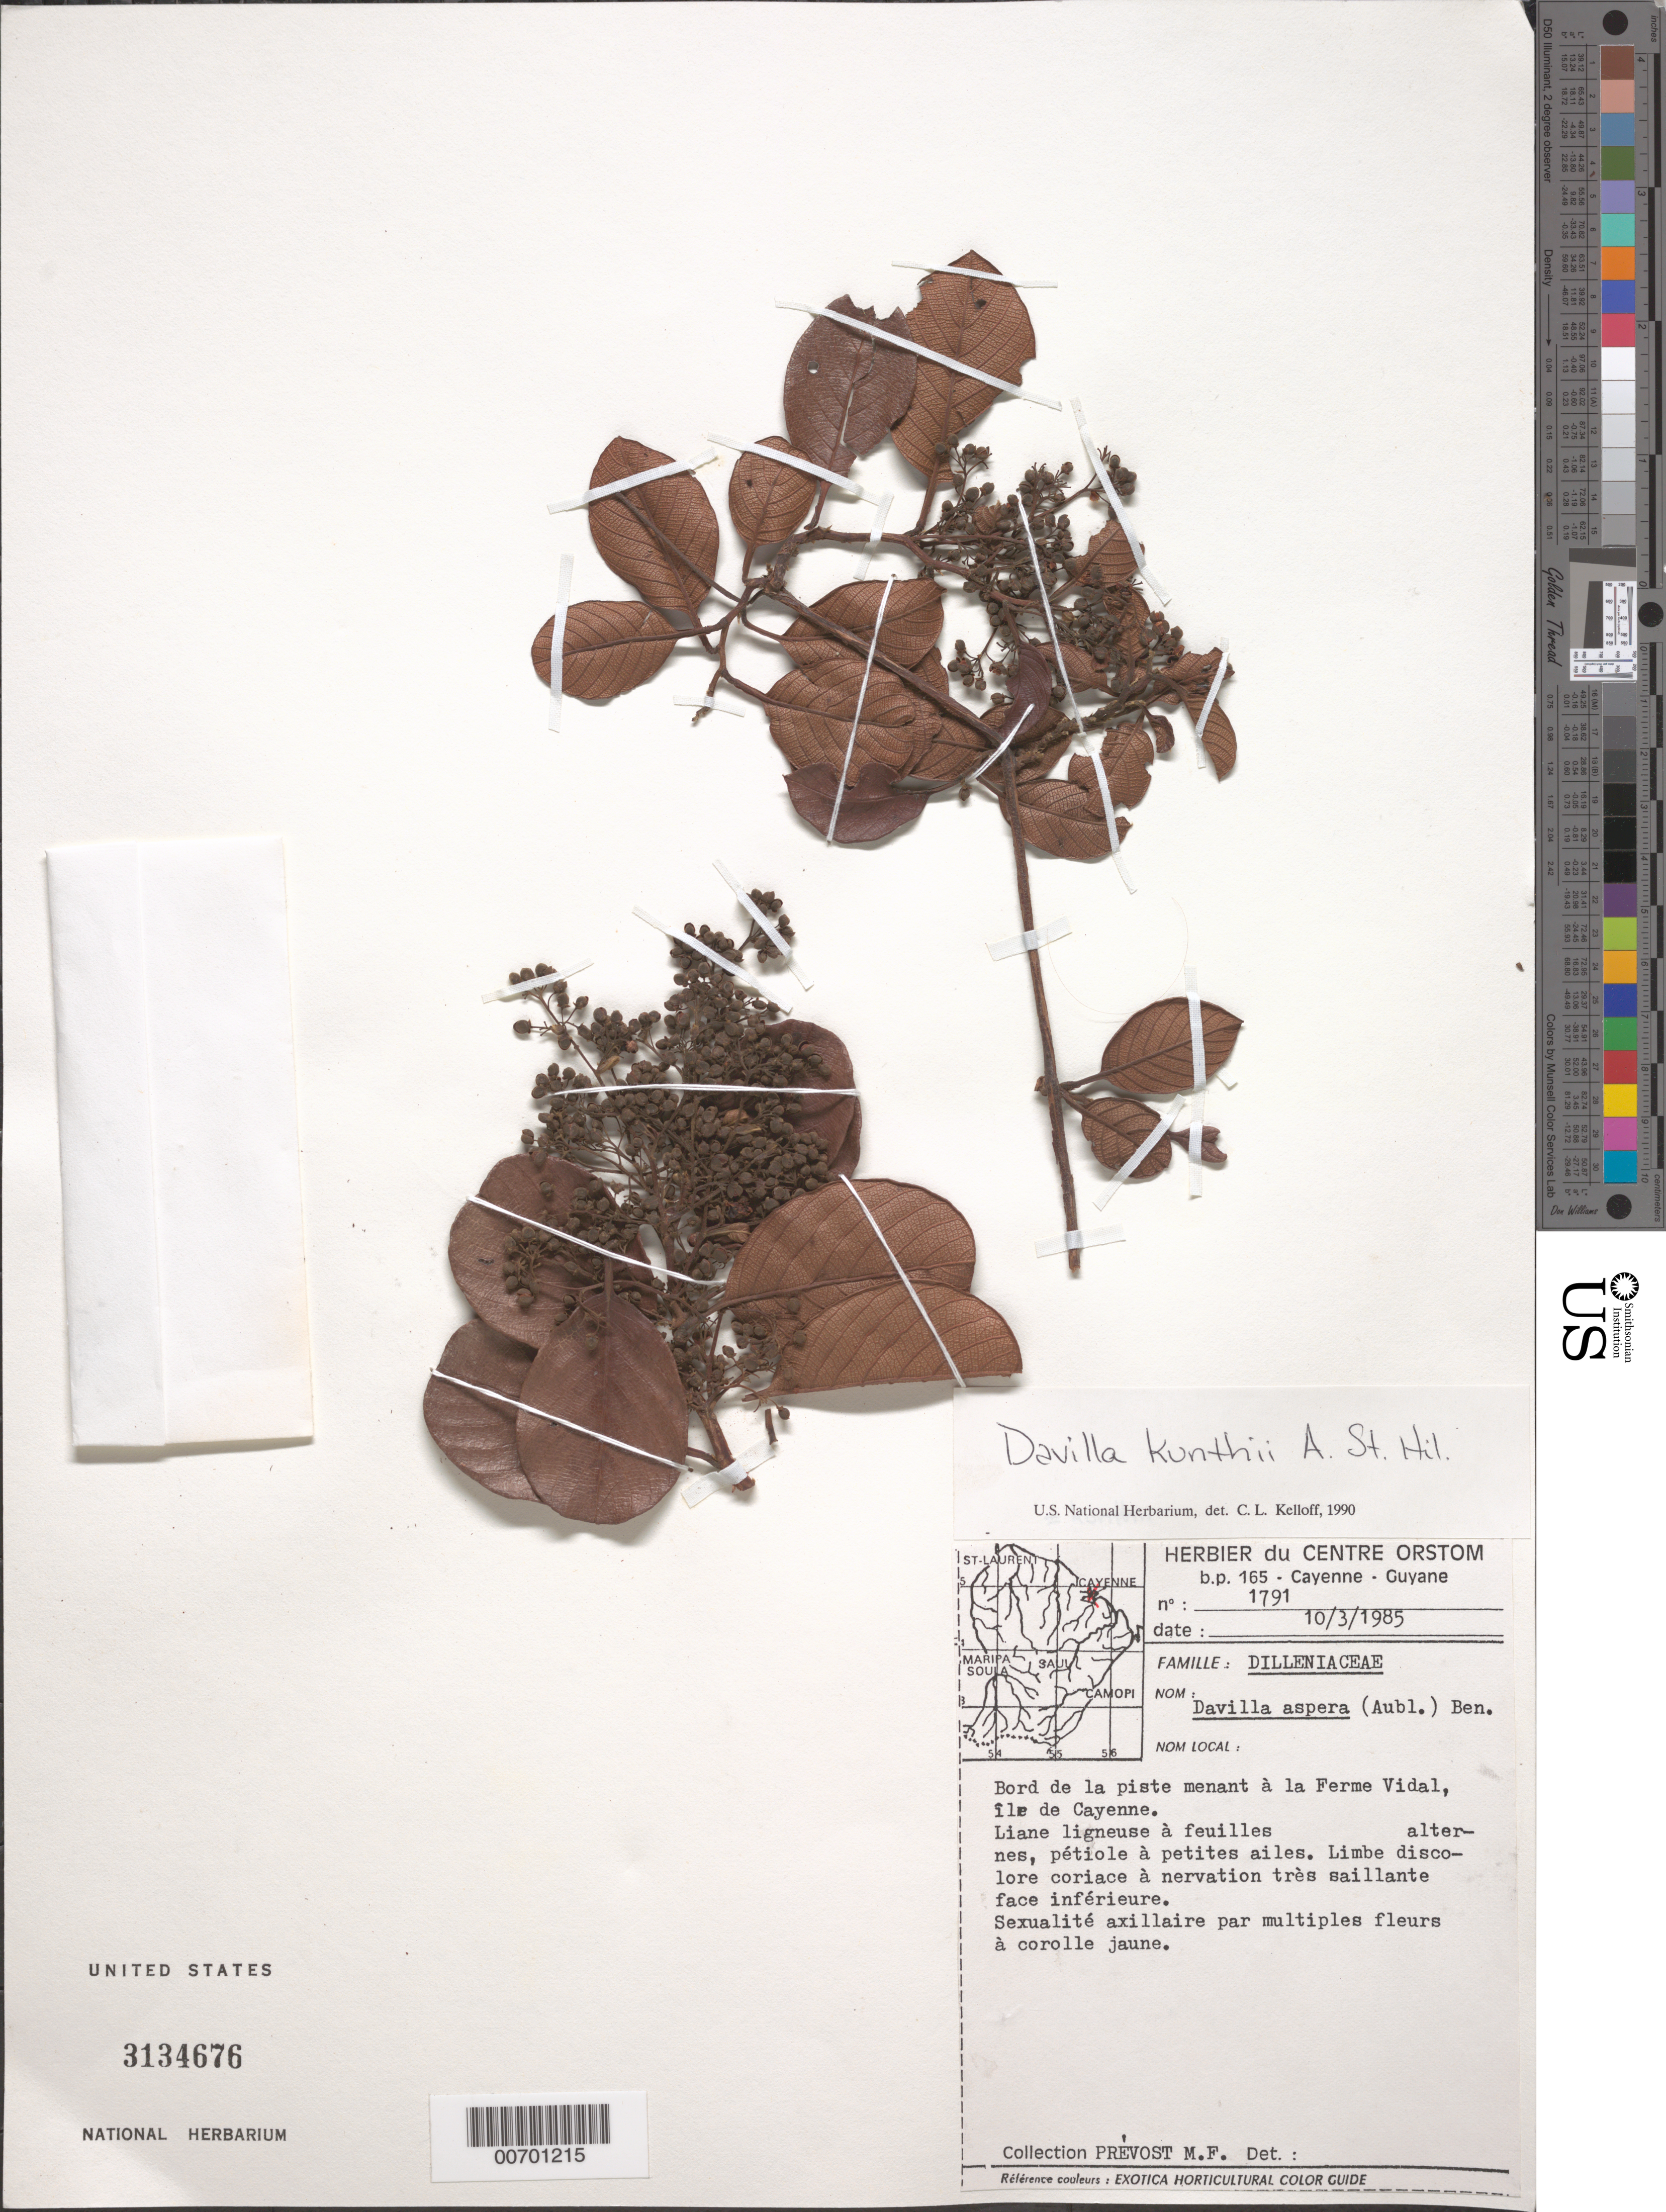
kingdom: Plantae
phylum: Tracheophyta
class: Magnoliopsida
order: Dilleniales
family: Dilleniaceae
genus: Davilla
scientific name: Davilla kunthii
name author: A. St.-Hil.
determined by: Kelloff, Carol L., (US), Smithsonian Institution - National Museum of Natural History (UNITED STATES)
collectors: M.-F. Prévost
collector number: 1791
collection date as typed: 10-Mar-85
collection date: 1985-03-10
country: French Guiana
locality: Ferme Vidal - Ile de Cayenne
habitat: Trailside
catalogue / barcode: US 3134676